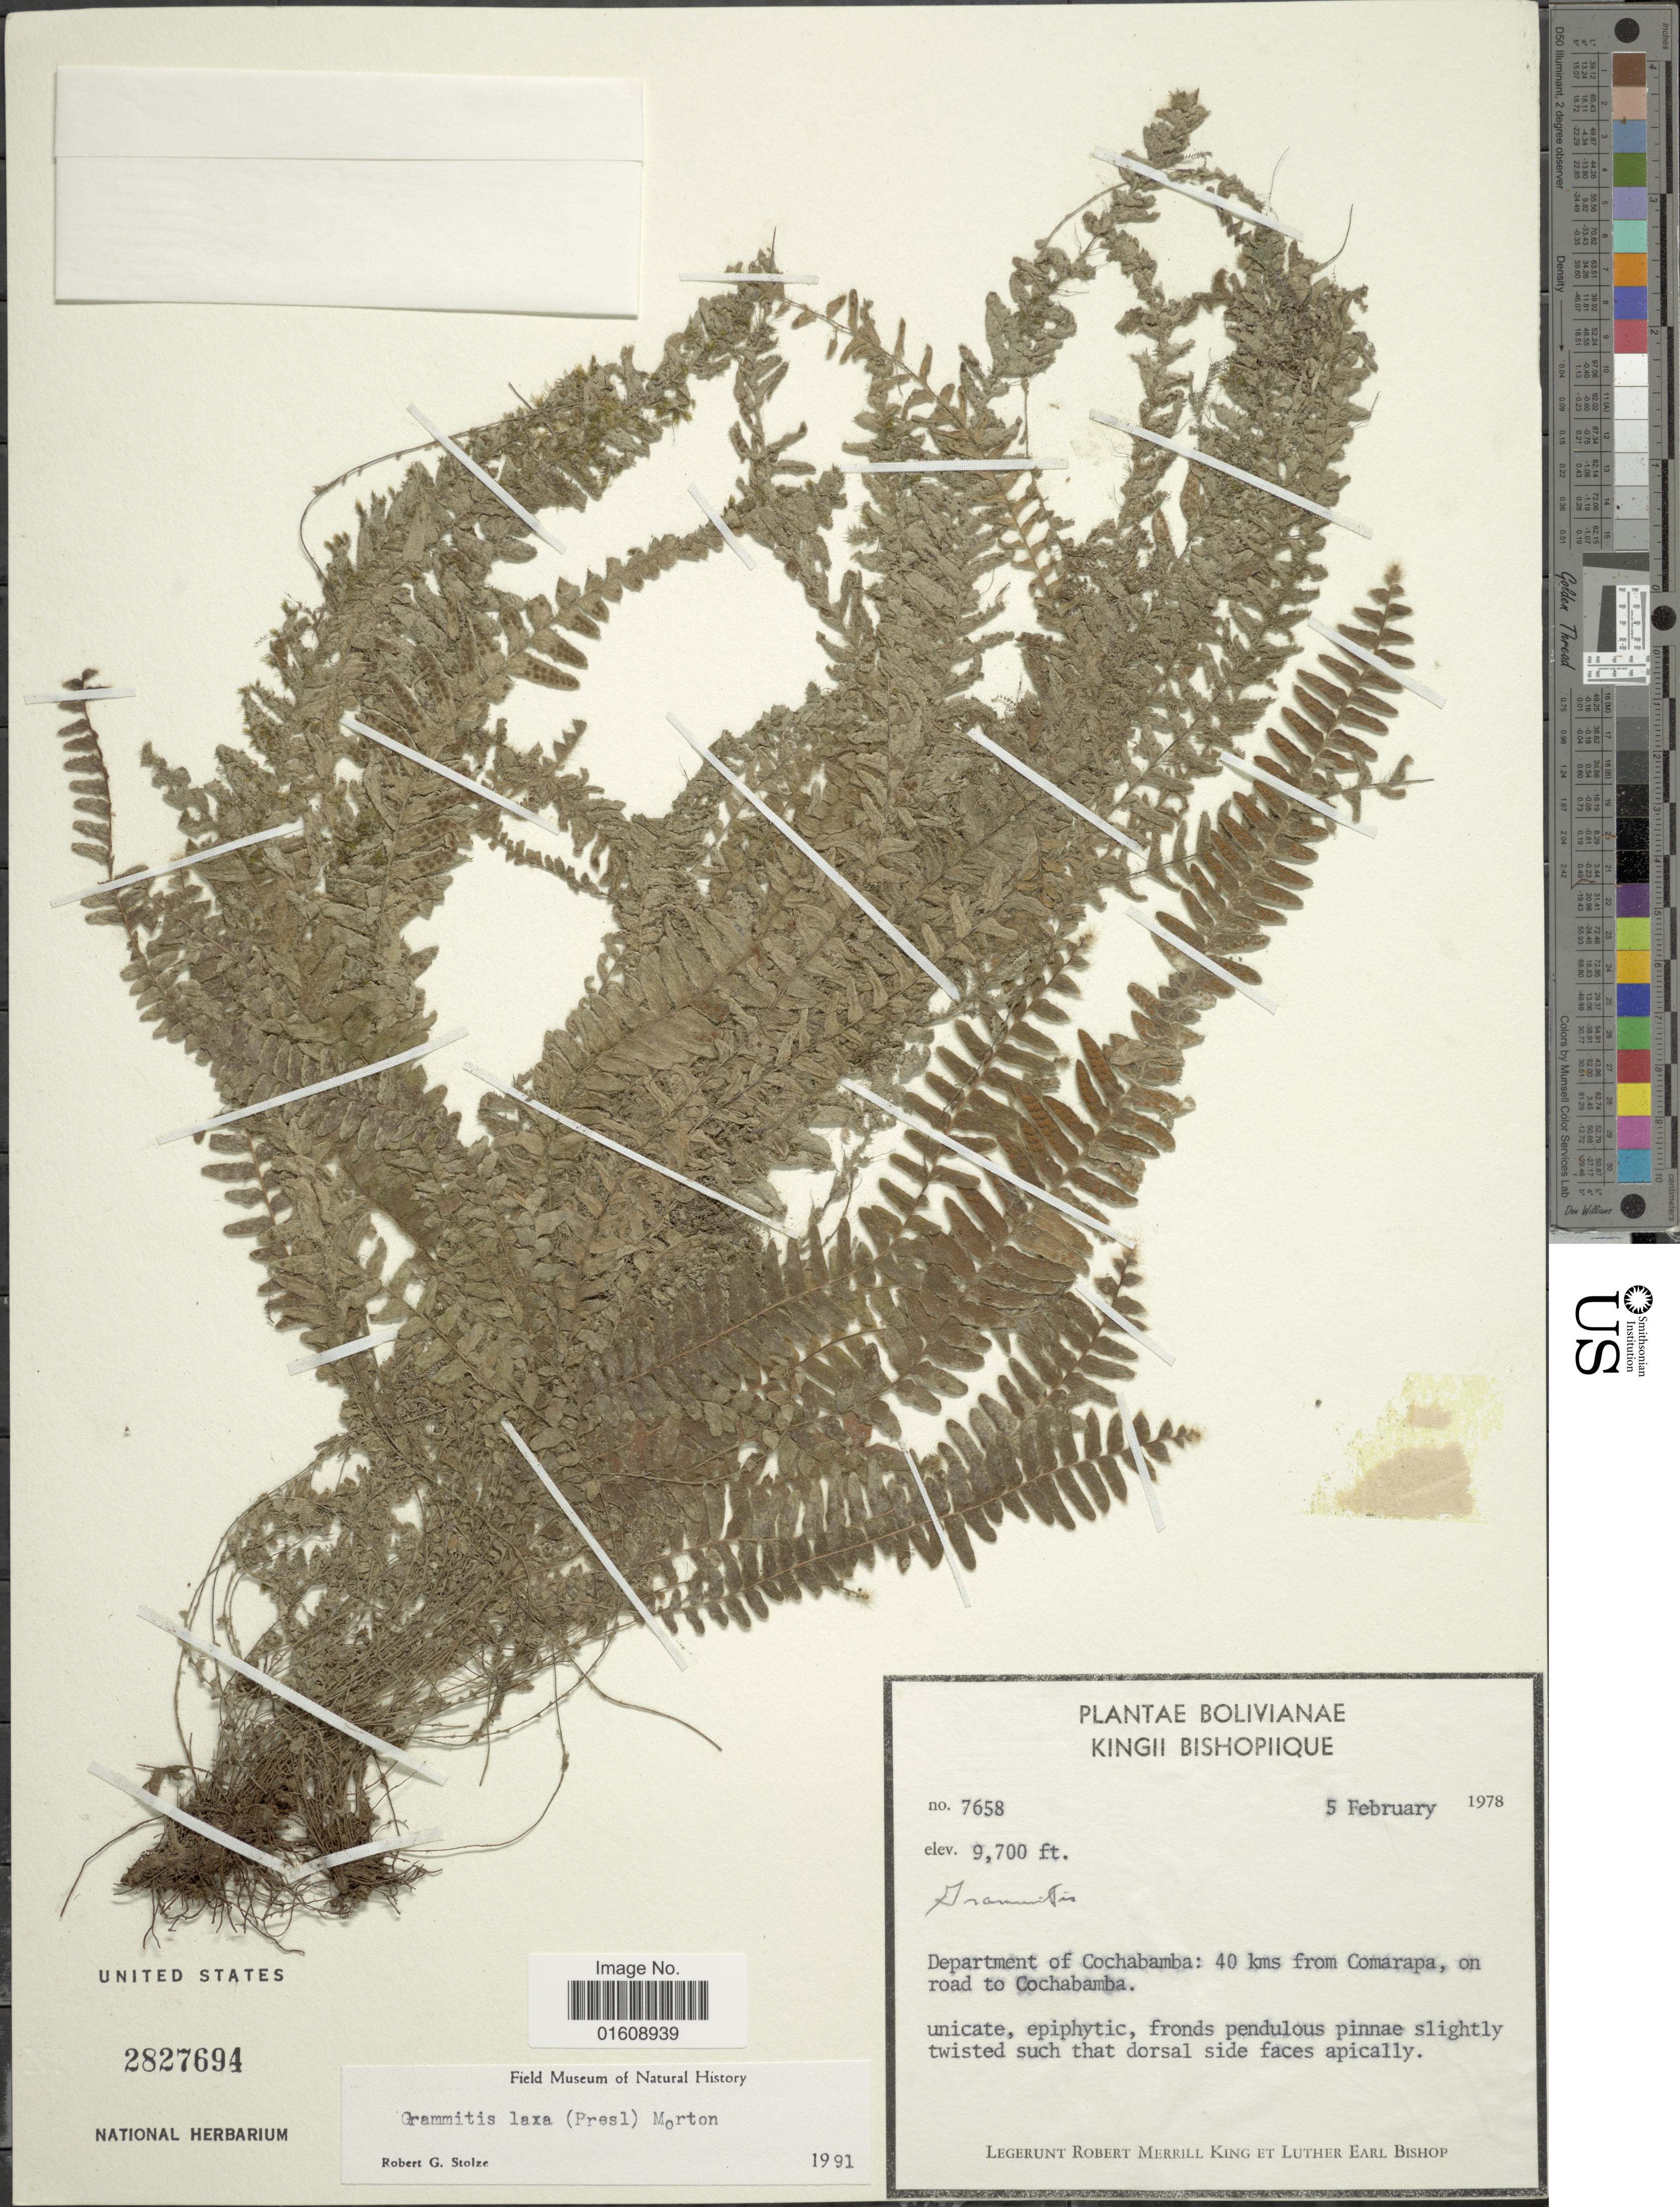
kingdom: Plantae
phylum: Tracheophyta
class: Polypodiopsida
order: Polypodiales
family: Polypodiaceae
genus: Alansmia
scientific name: Alansmia laxa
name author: (C. Presl) Moguel & M. Kessler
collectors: L. R. M. King & L. E. Bishop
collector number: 7658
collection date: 1978-02-05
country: Bolivia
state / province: Cochabamba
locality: Bolivianae, Department of Cochabamba: 40 kms from Comarapa, on road to Cochabamba.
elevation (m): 2957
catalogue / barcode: US 2827694